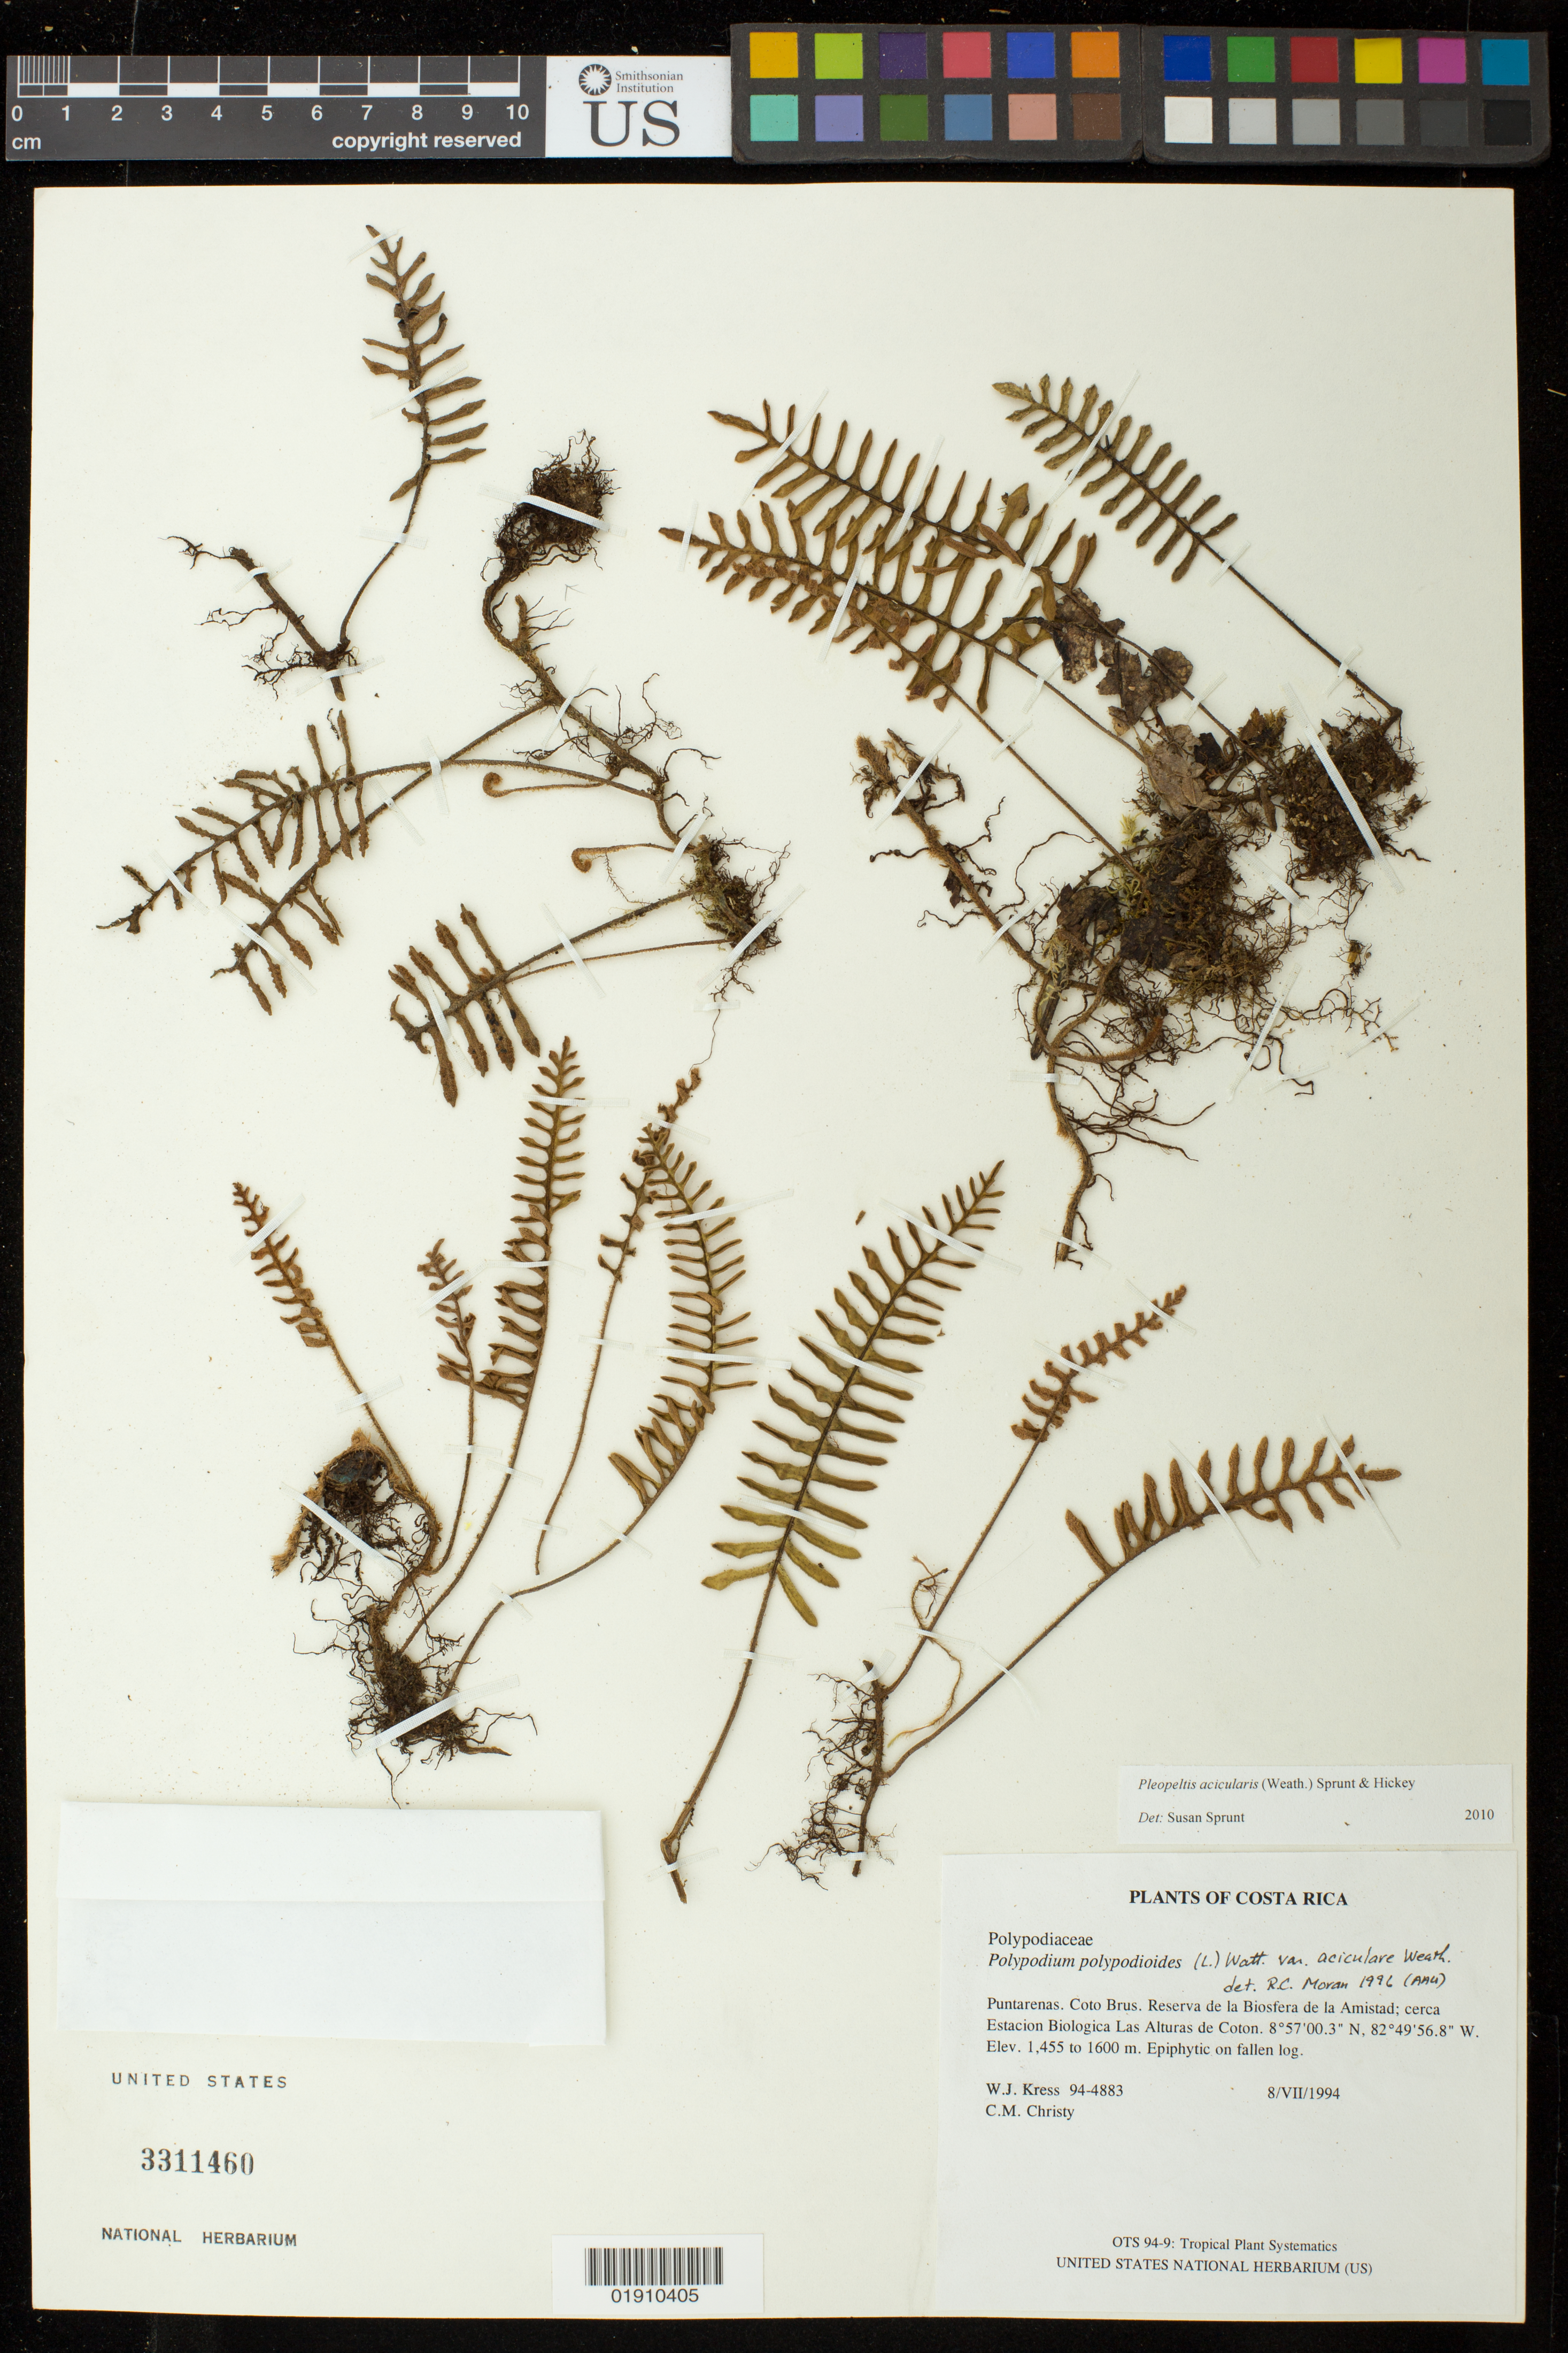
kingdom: Plantae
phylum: Tracheophyta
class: Polypodiopsida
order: Polypodiales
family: Polypodiaceae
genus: Pleopeltis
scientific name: Pleopeltis acicularis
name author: (Weath.) A.R. Sm. & Krömer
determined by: Sprunt, S. V.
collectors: W. J. Kress & C. M. Christy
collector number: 94-4883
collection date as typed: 8/VII/1994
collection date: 1994-07-08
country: Costa Rica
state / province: Puntarenas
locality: Puntarenas. Coto Brus. Reserva de al Biosfera de la amistad; cerca Estacion Biologica Las Alturas de Coton.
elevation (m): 1455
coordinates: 8 57 0.30 N, 82 49 56.80 W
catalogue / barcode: US 3311460